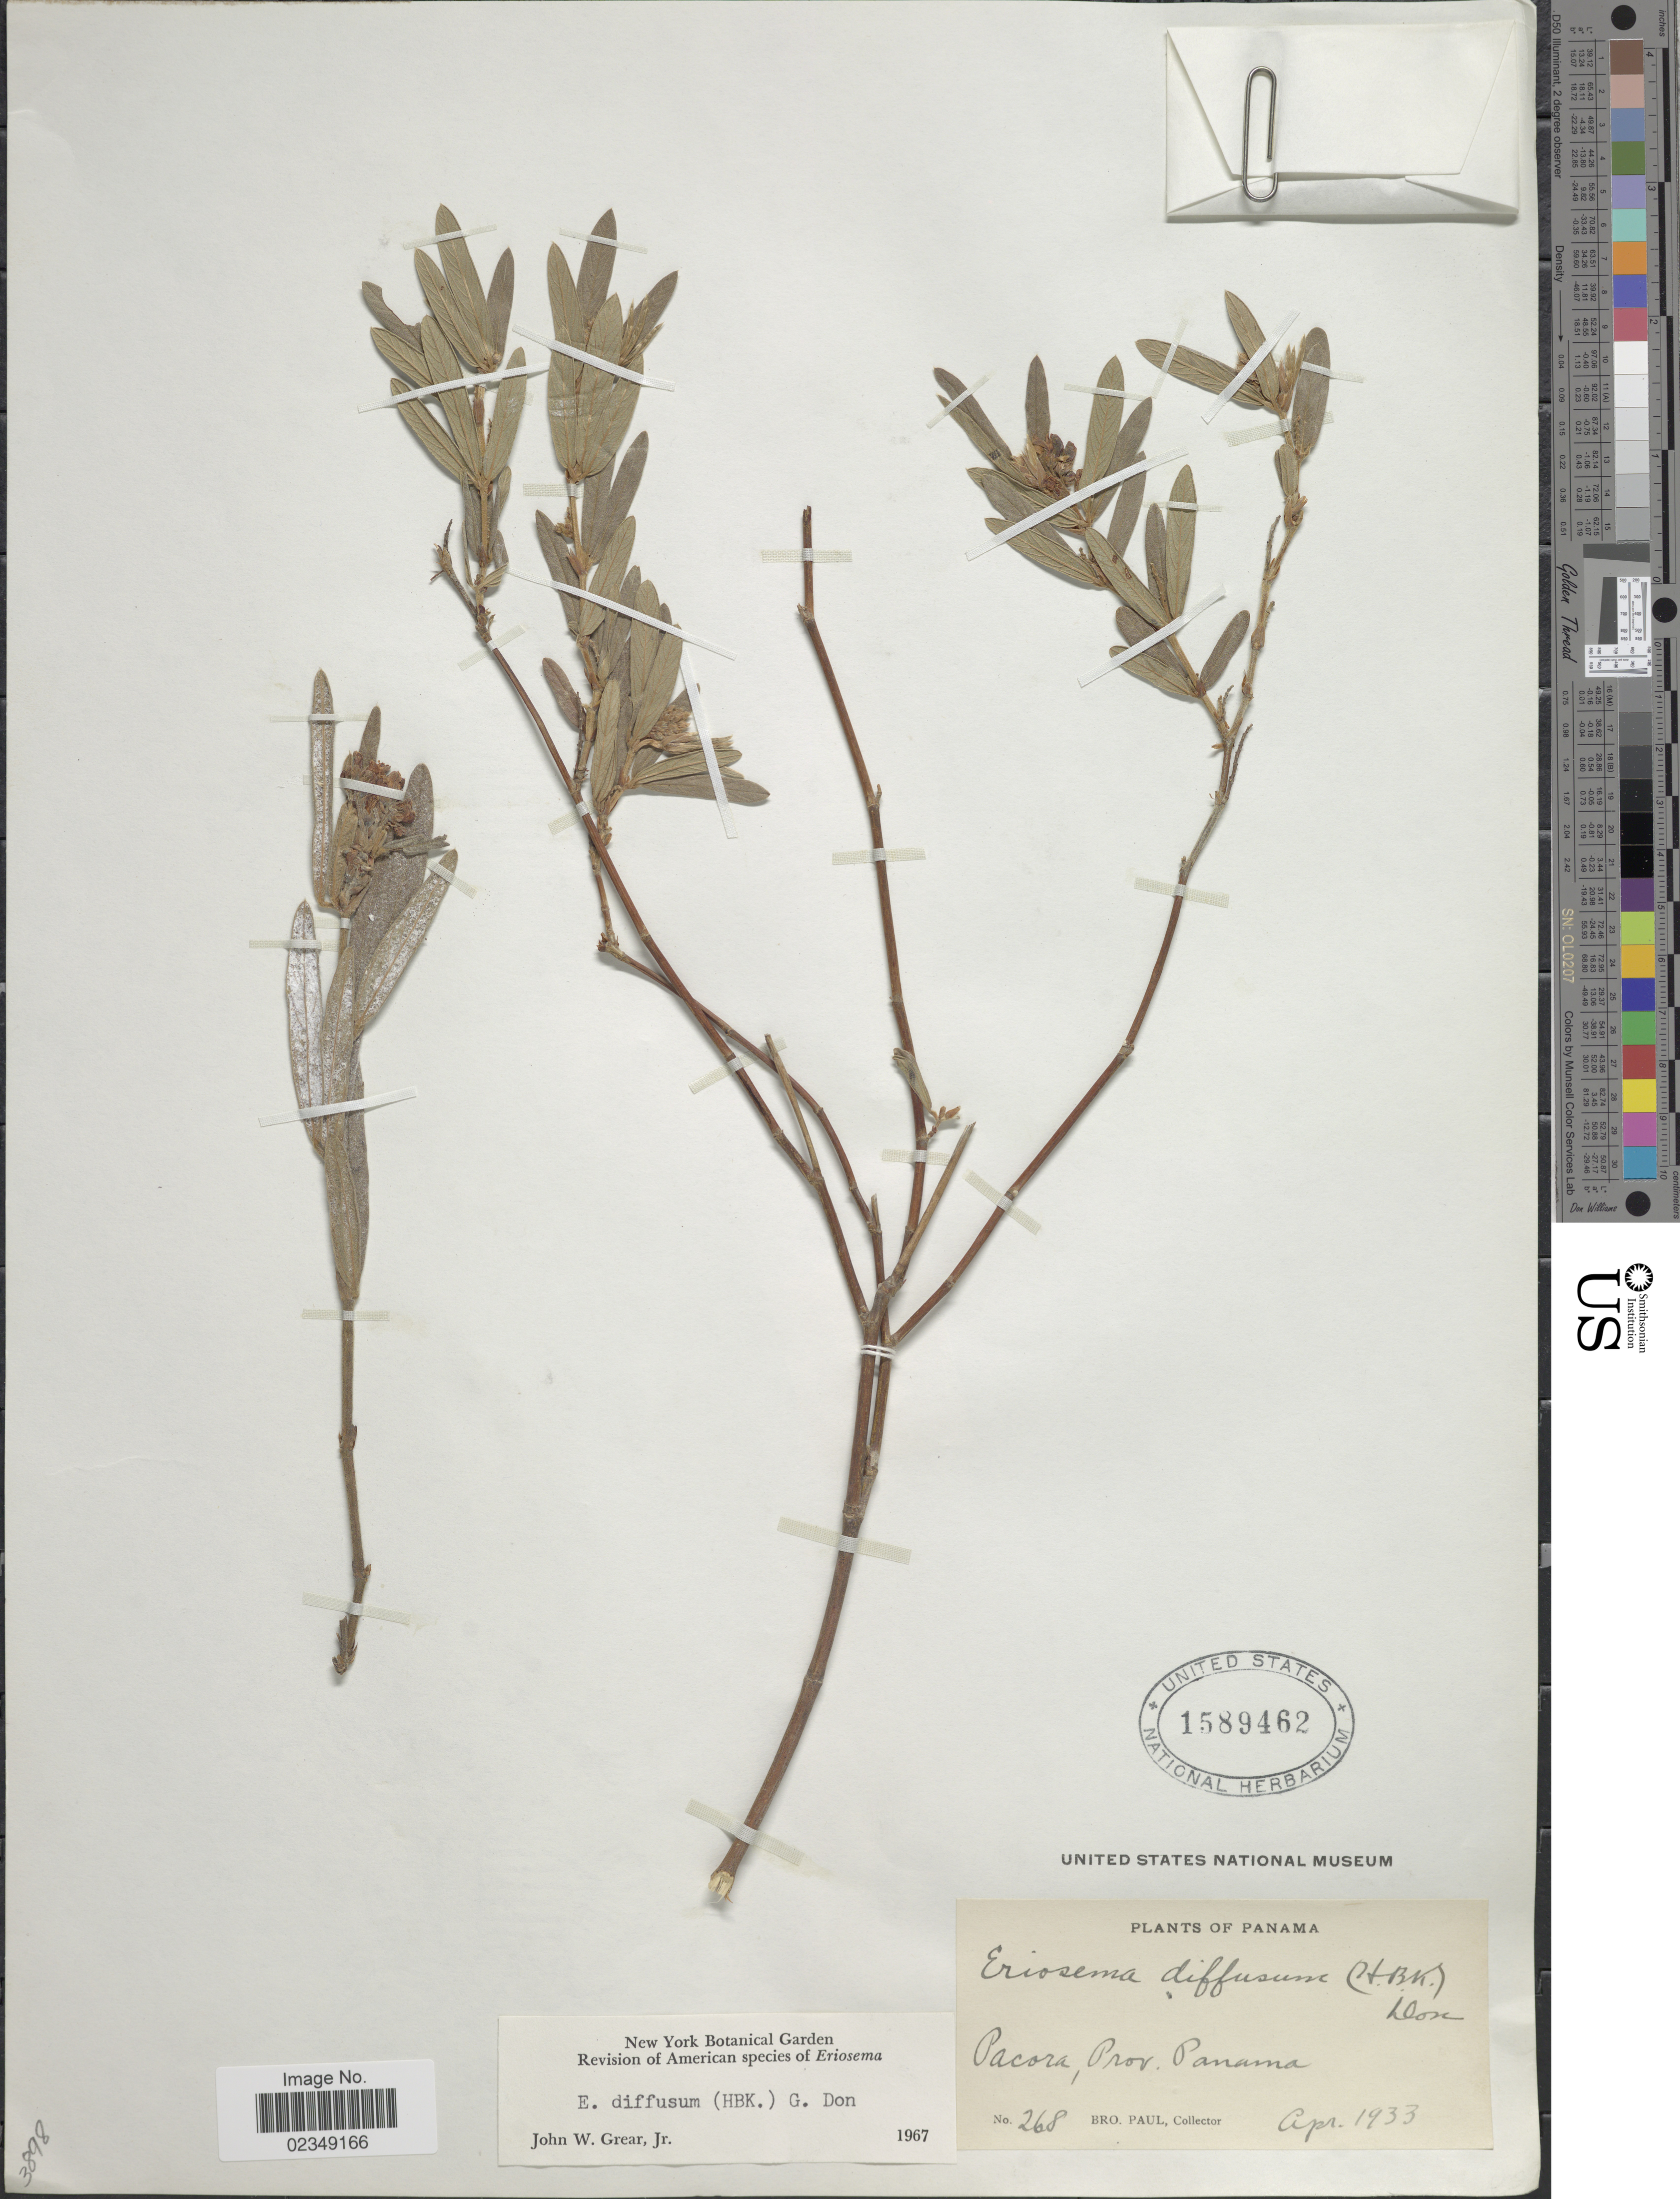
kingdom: Plantae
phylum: Tracheophyta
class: Magnoliopsida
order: Fabales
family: Fabaceae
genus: Eriosema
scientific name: Eriosema diffusum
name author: (Kunth) G. Don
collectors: B. Paul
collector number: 268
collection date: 1933-04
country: Panama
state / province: Panamá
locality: Pacora, Prov. Panama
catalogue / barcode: US 1589462